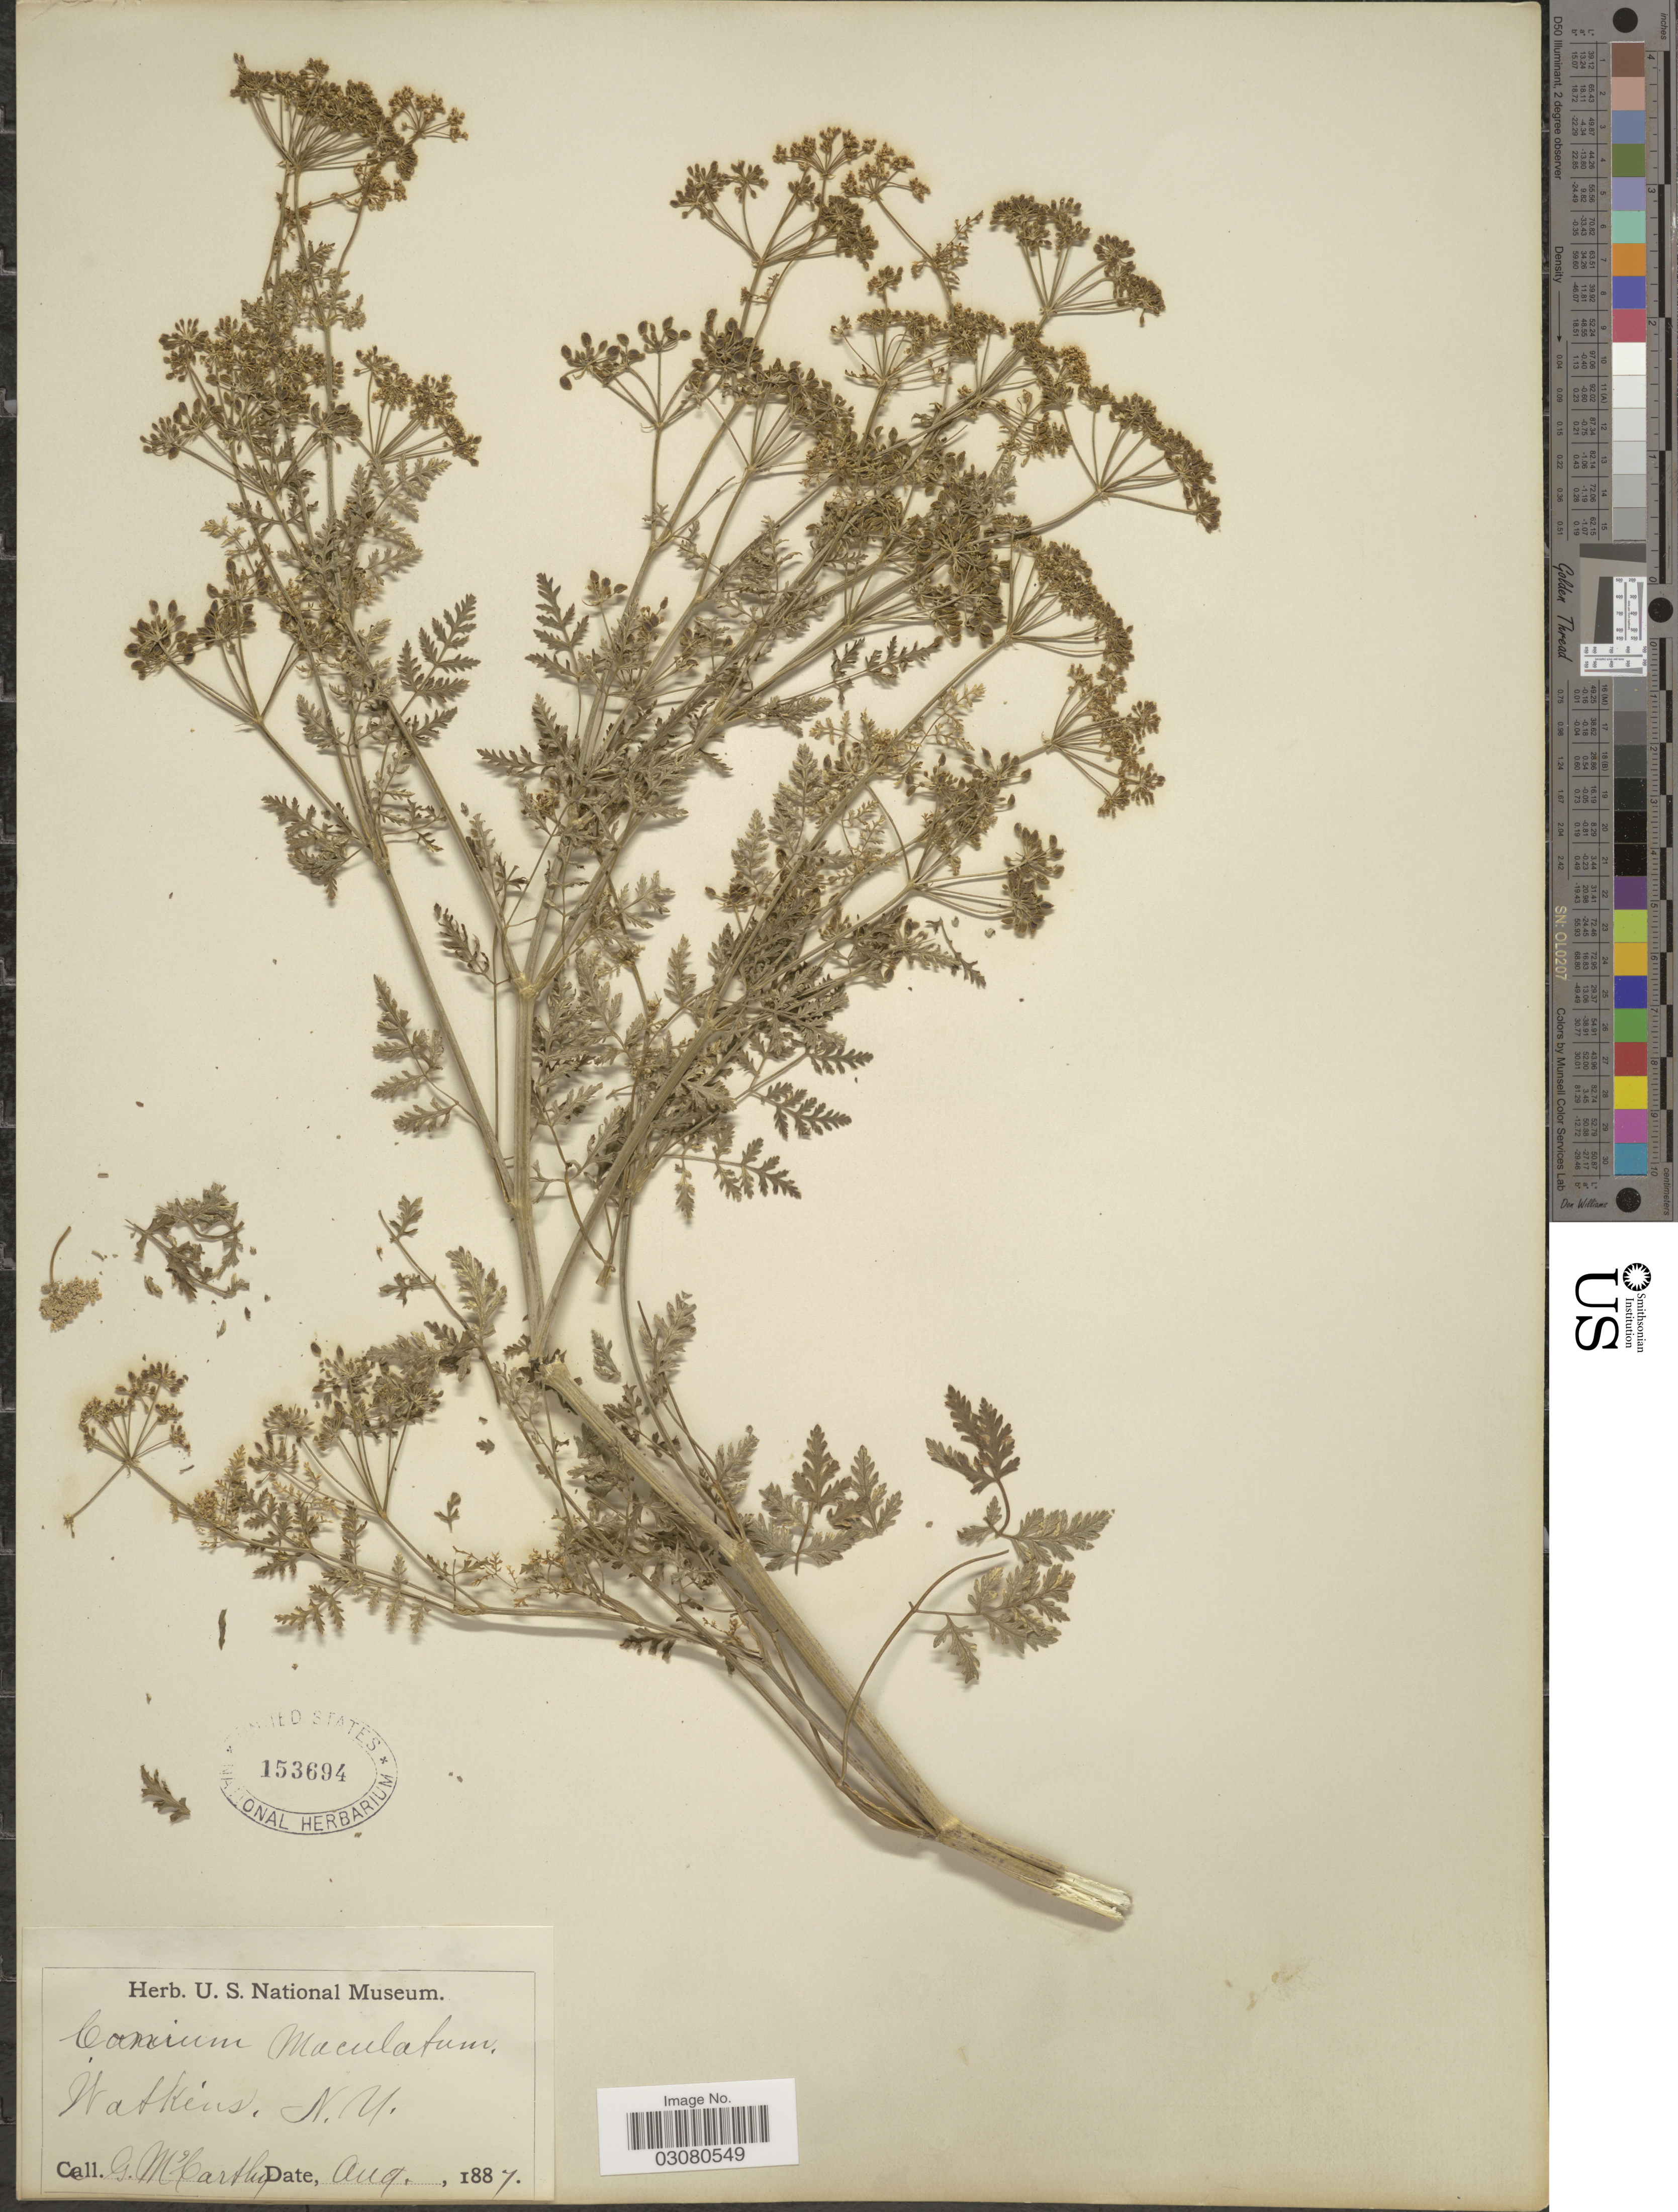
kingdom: Plantae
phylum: Tracheophyta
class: Magnoliopsida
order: Apiales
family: Apiaceae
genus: Conium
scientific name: Conium maculatum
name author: L.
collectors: G. McCarthy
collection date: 1887-08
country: United States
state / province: New York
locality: Watkins. N.Y.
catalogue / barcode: US 153694